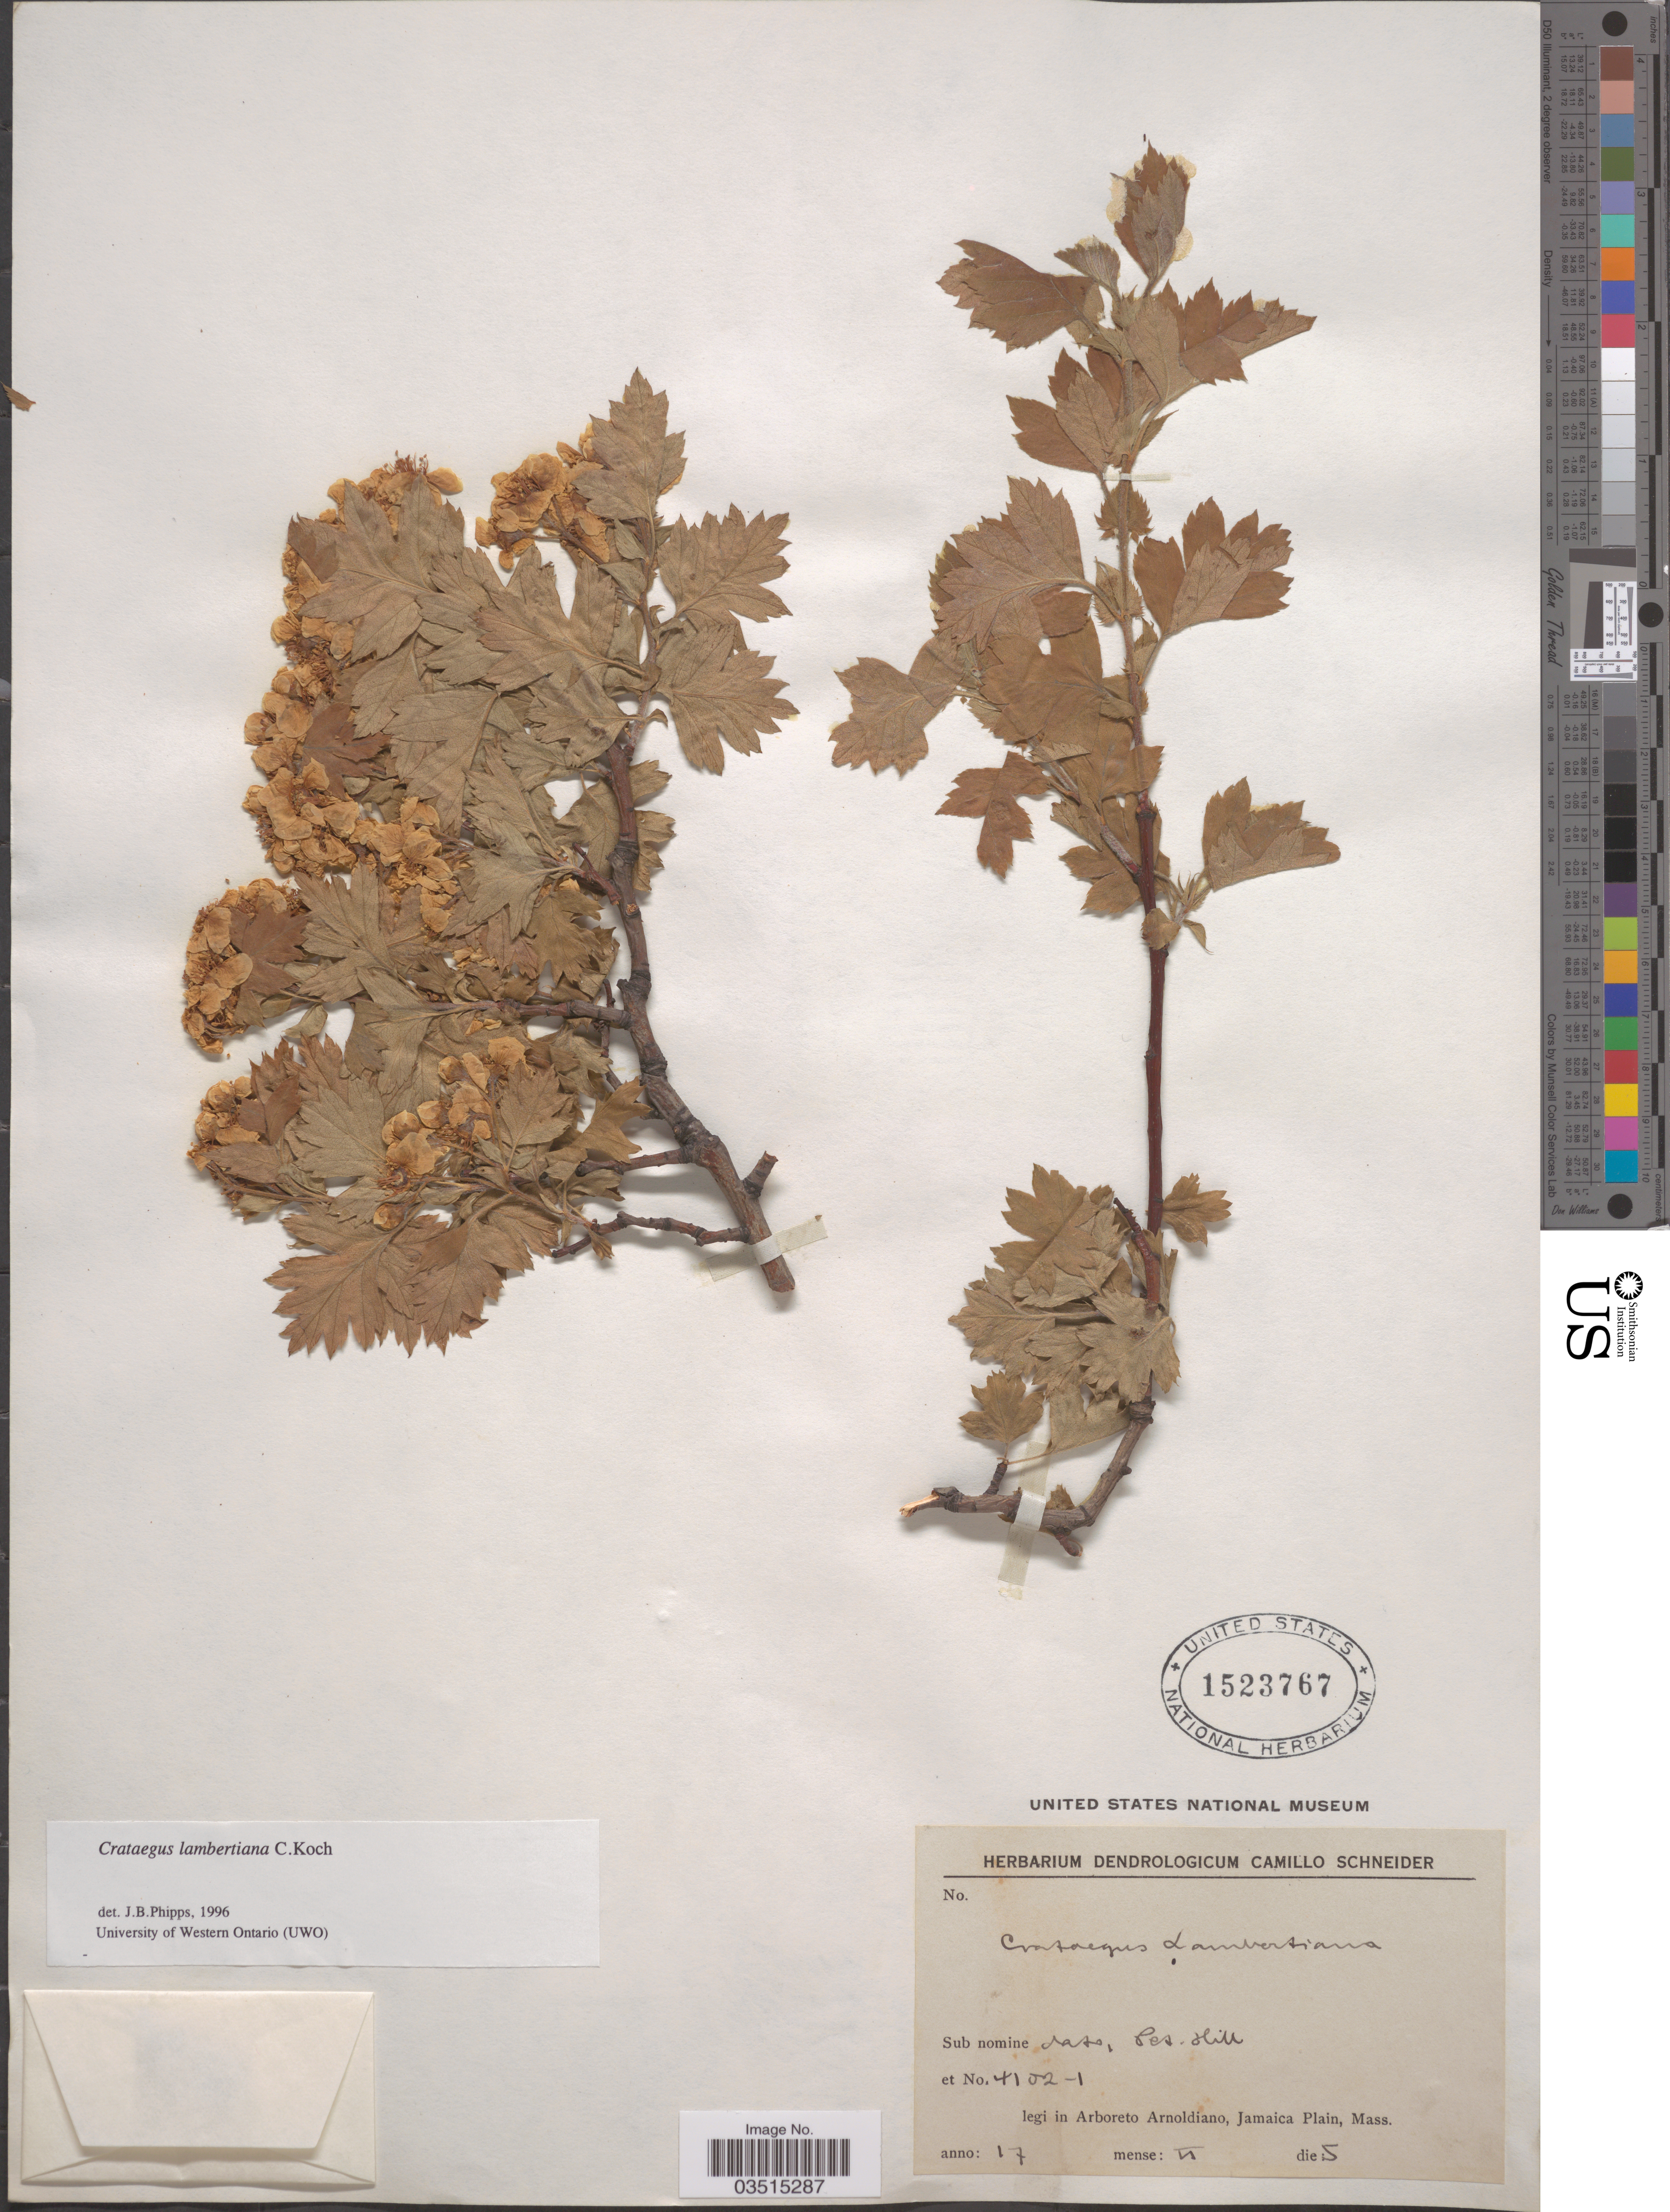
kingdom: Plantae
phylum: Tracheophyta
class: Magnoliopsida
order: Rosales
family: Rosaceae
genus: Crataegus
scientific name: Crataegus lambertiana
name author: Lange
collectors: ex herb. Dendrologicum C. Schneider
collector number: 4102-1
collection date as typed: Transcribed d/m/y: 5/5/17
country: United States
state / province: Massachusetts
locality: Arboreto Arnoldiano, Jamaica Plain.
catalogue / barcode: US 1523767